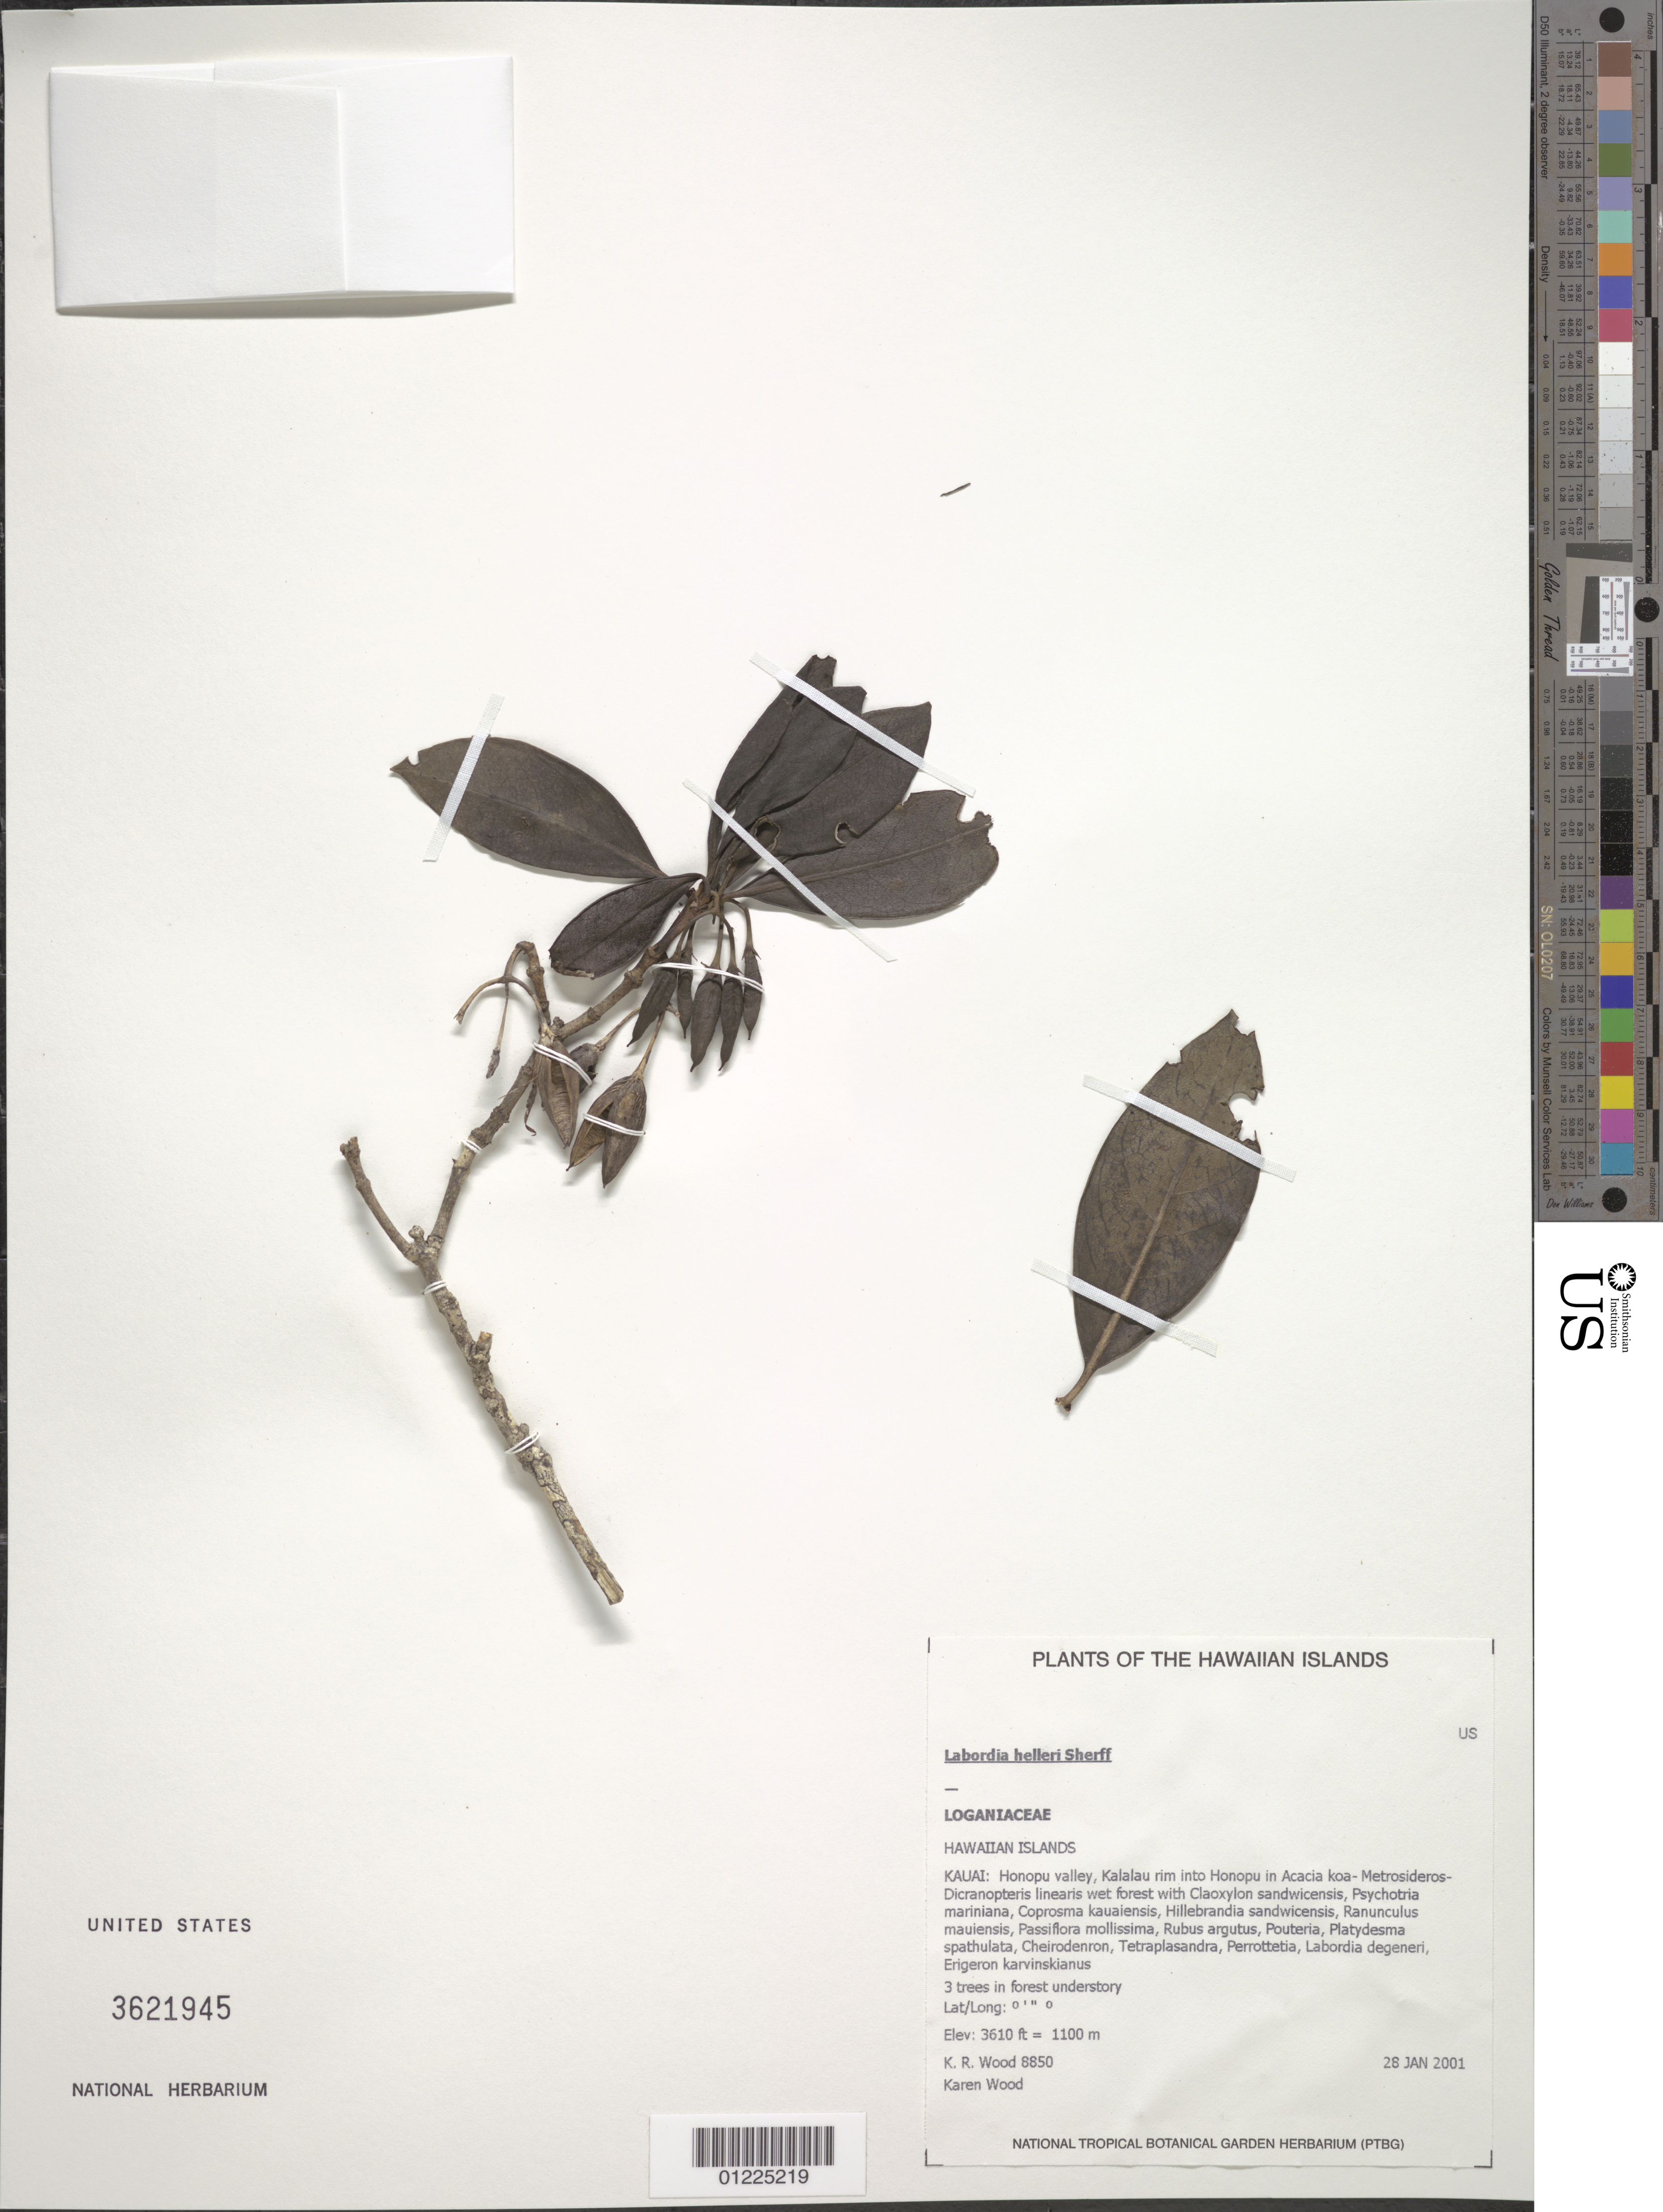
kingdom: Plantae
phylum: Tracheophyta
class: Magnoliopsida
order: Gentianales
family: Loganiaceae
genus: Geniostoma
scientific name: Geniostoma helleri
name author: (Sherff) Byng & Christenh.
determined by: Wagner, W. L., (BOT), Smithsonian Institution - National Museum of Natural History (UNITED STATES)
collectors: K. R. Wood & K. R. Wood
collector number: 8850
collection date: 2001-01-28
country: United States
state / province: Hawaii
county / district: Kaui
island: Kaua'i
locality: Honopu Valley, Kalalau rim.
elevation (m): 1100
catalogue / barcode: US 3621945